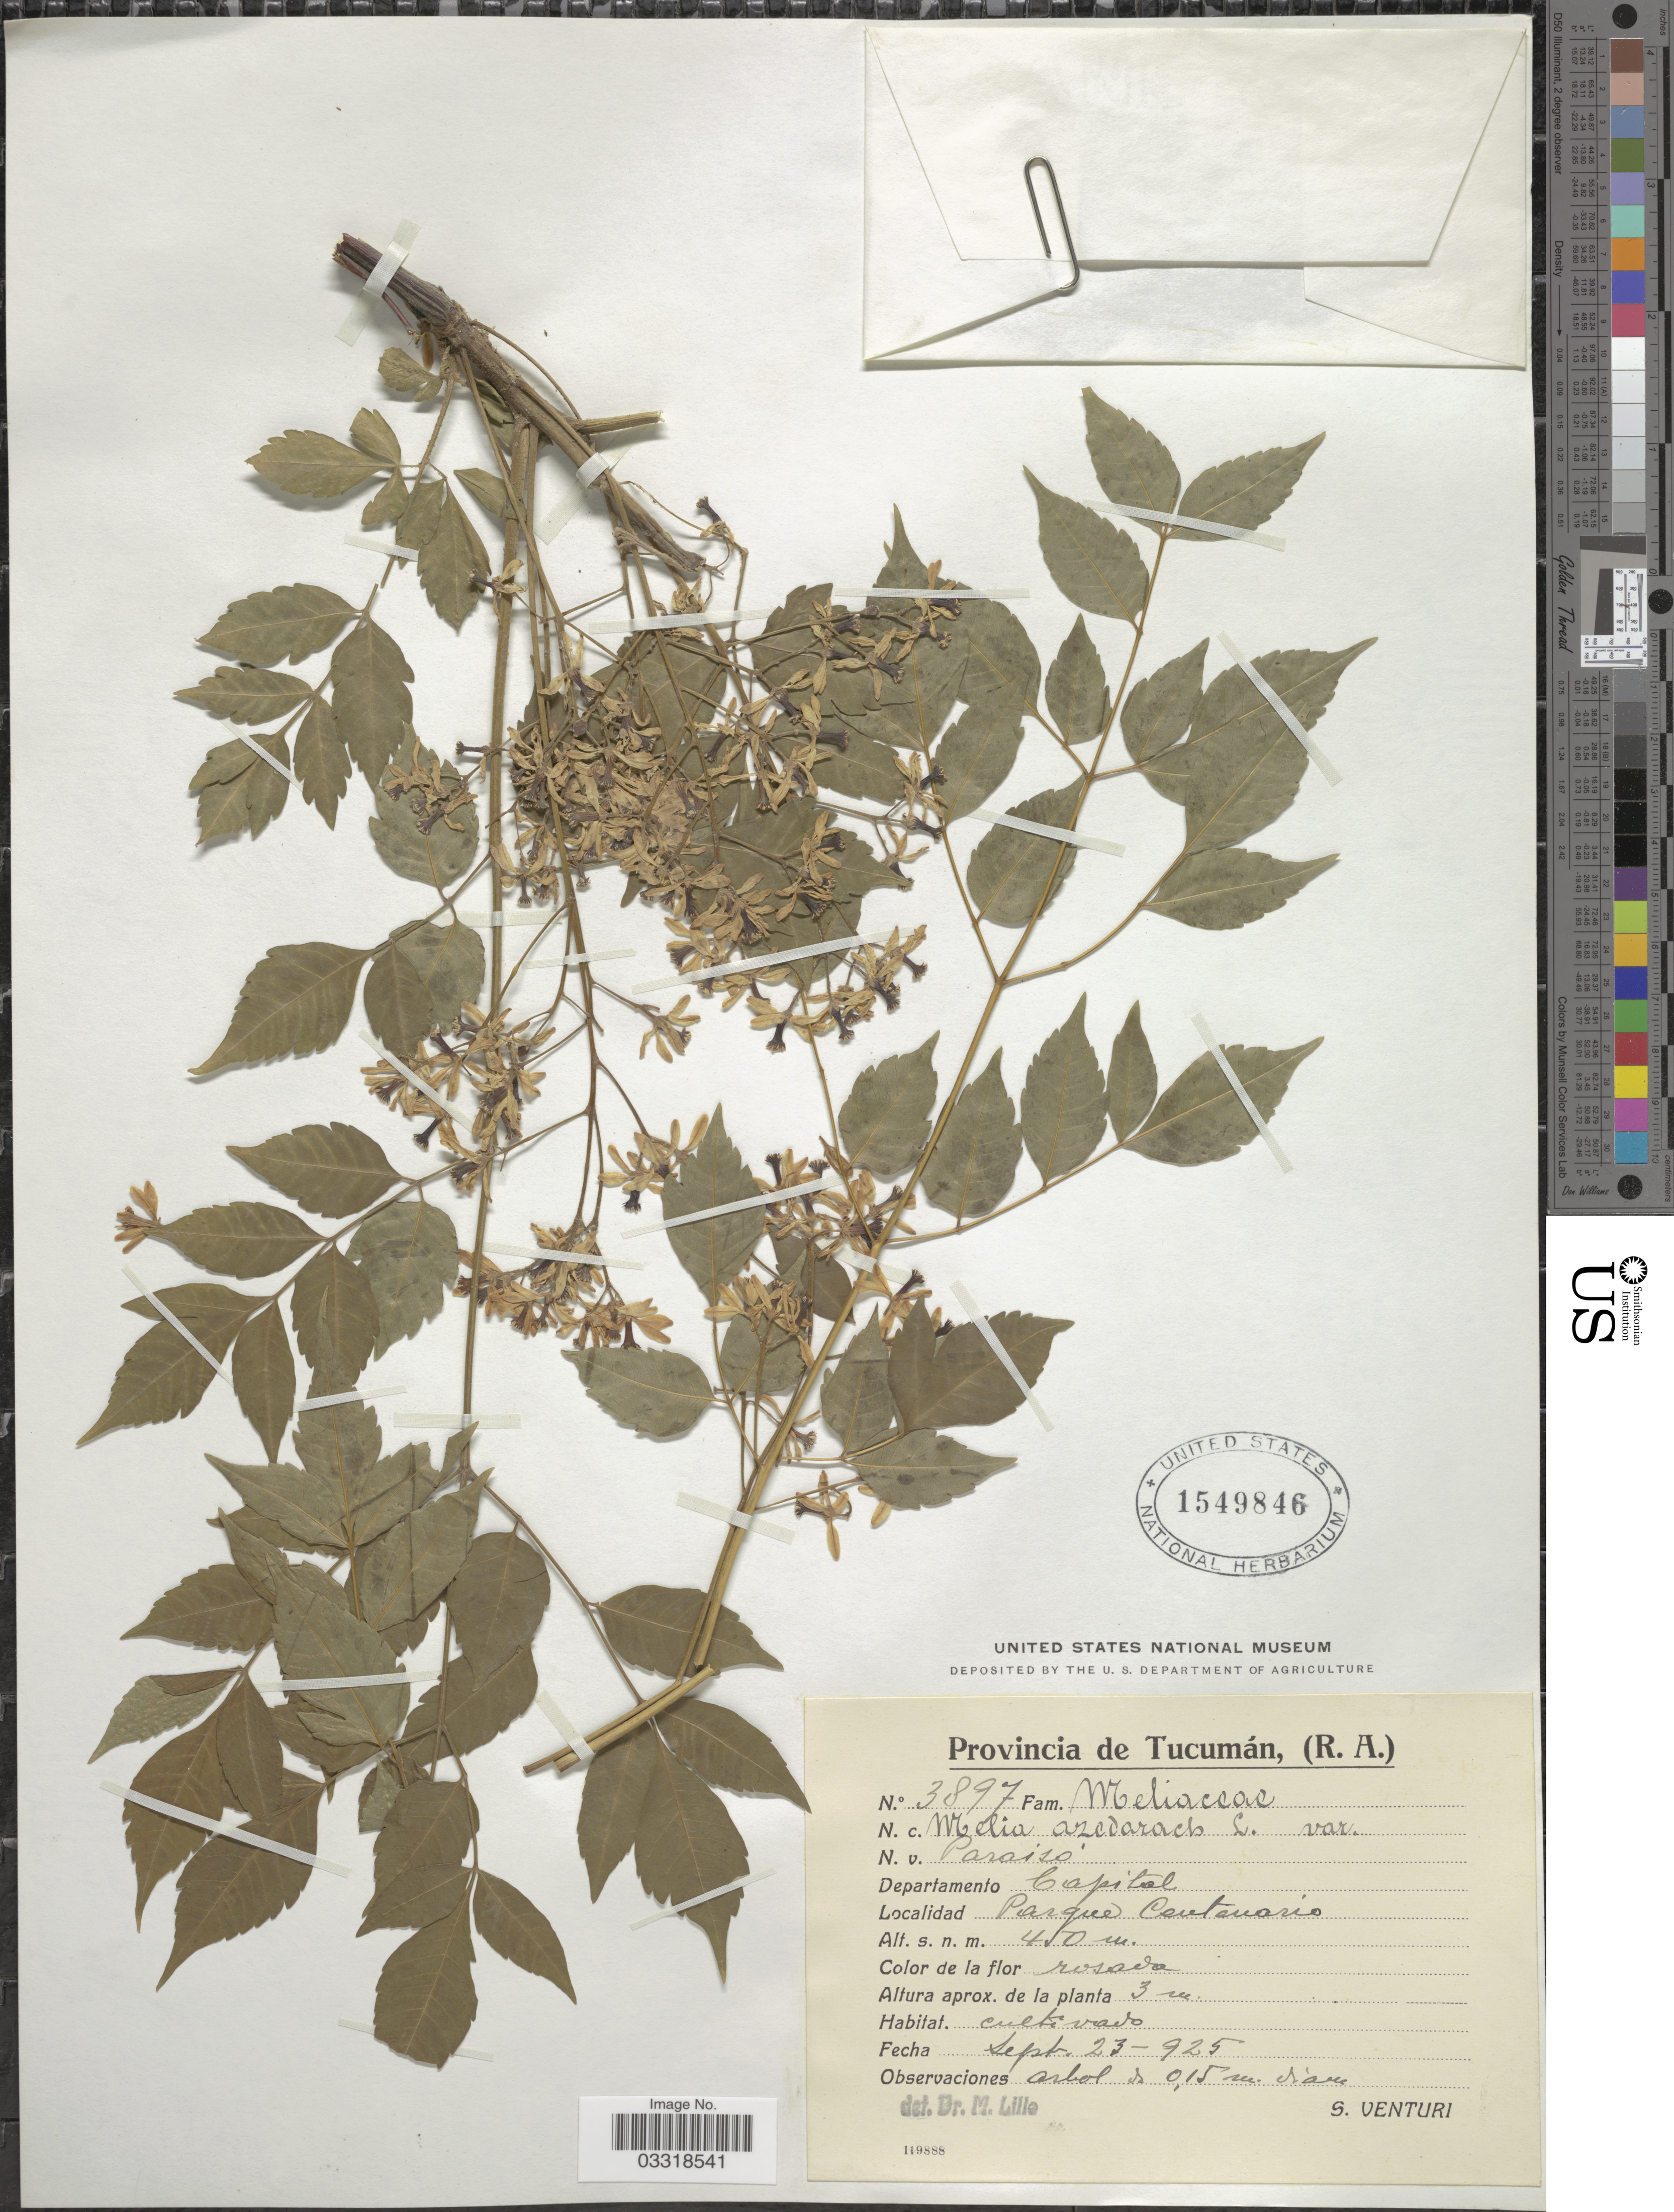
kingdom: Plantae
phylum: Tracheophyta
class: Magnoliopsida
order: Sapindales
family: Meliaceae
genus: Melia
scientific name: Melia azedarach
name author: L.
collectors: S. Venturi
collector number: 3897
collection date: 1925-09-23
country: Argentina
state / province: Tucuman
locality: (R. A.), Departamento Capital. Parque Centenario.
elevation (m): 450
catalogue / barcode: US 1549846